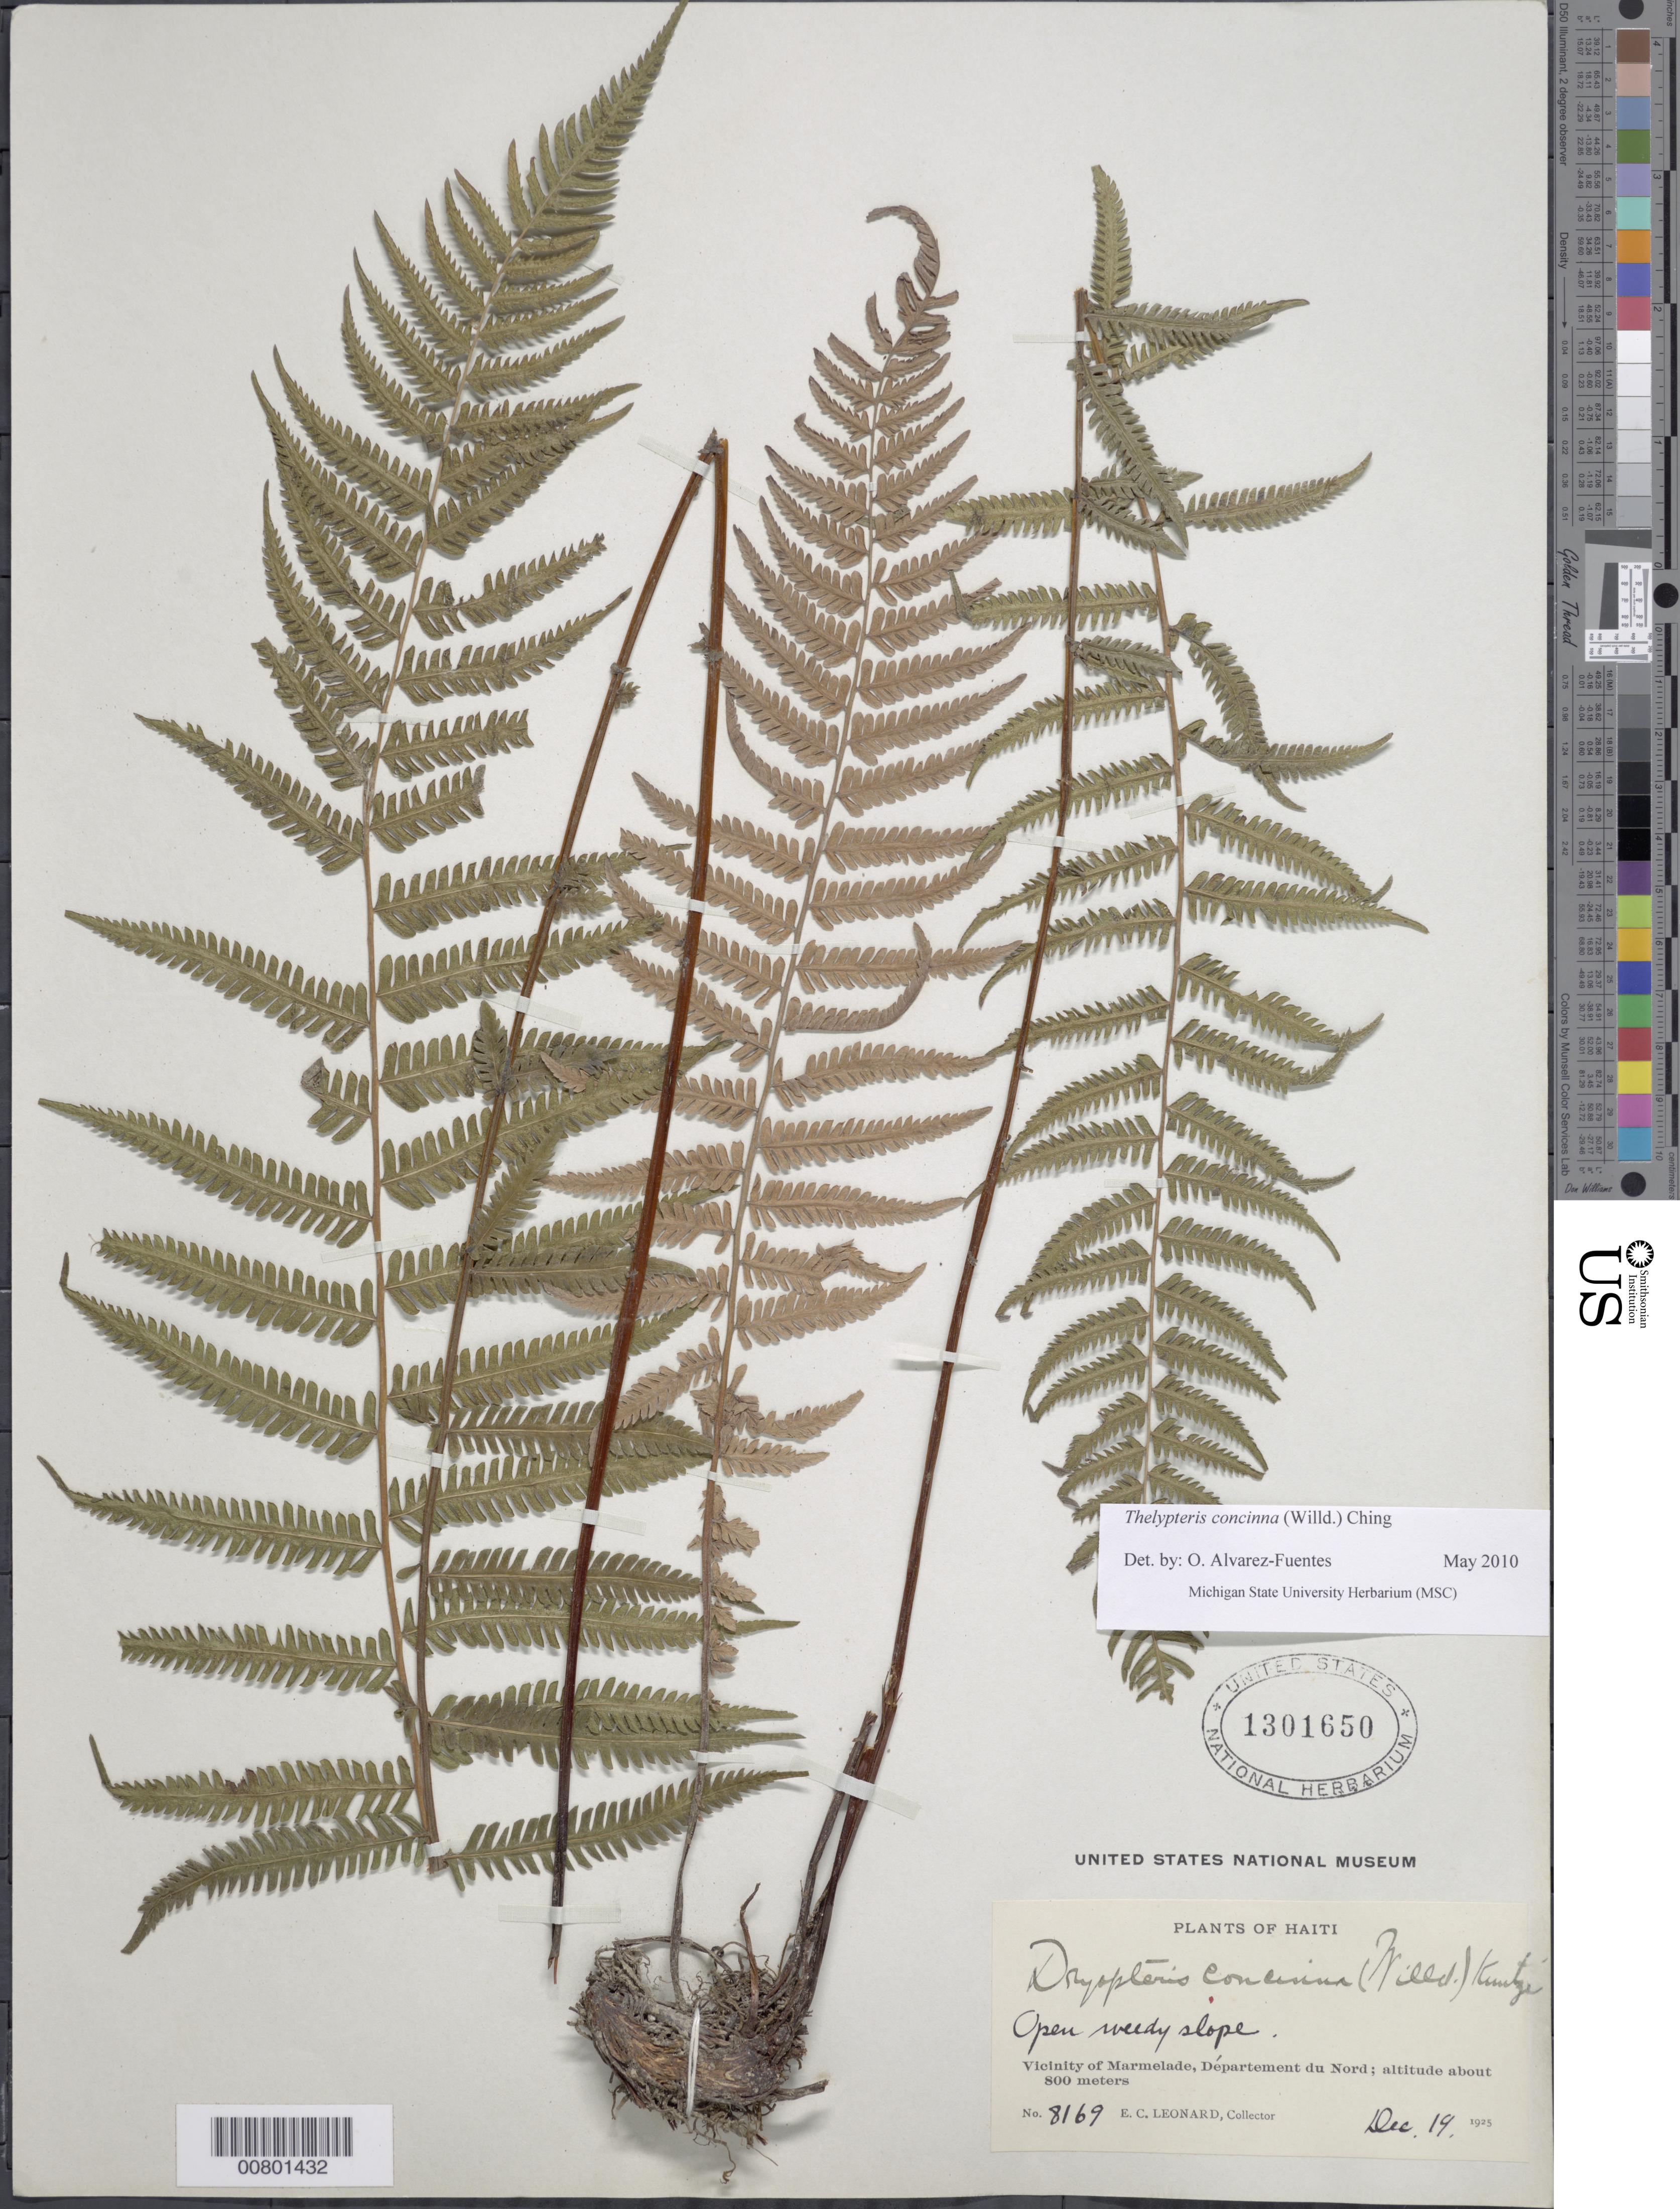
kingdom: Plantae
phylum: Tracheophyta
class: Polypodiopsida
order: Polypodiales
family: Thelypteridaceae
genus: Amauropelta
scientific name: Amauropelta concinna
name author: (Willd.) Pic. Serm.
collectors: E. C. Leonard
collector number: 8169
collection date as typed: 19 Dec 1925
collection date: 1925-12-19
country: Haiti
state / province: Nord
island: Hispaniola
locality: Marmelade vicinity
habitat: Open weedy slope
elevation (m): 800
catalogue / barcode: US 1301650